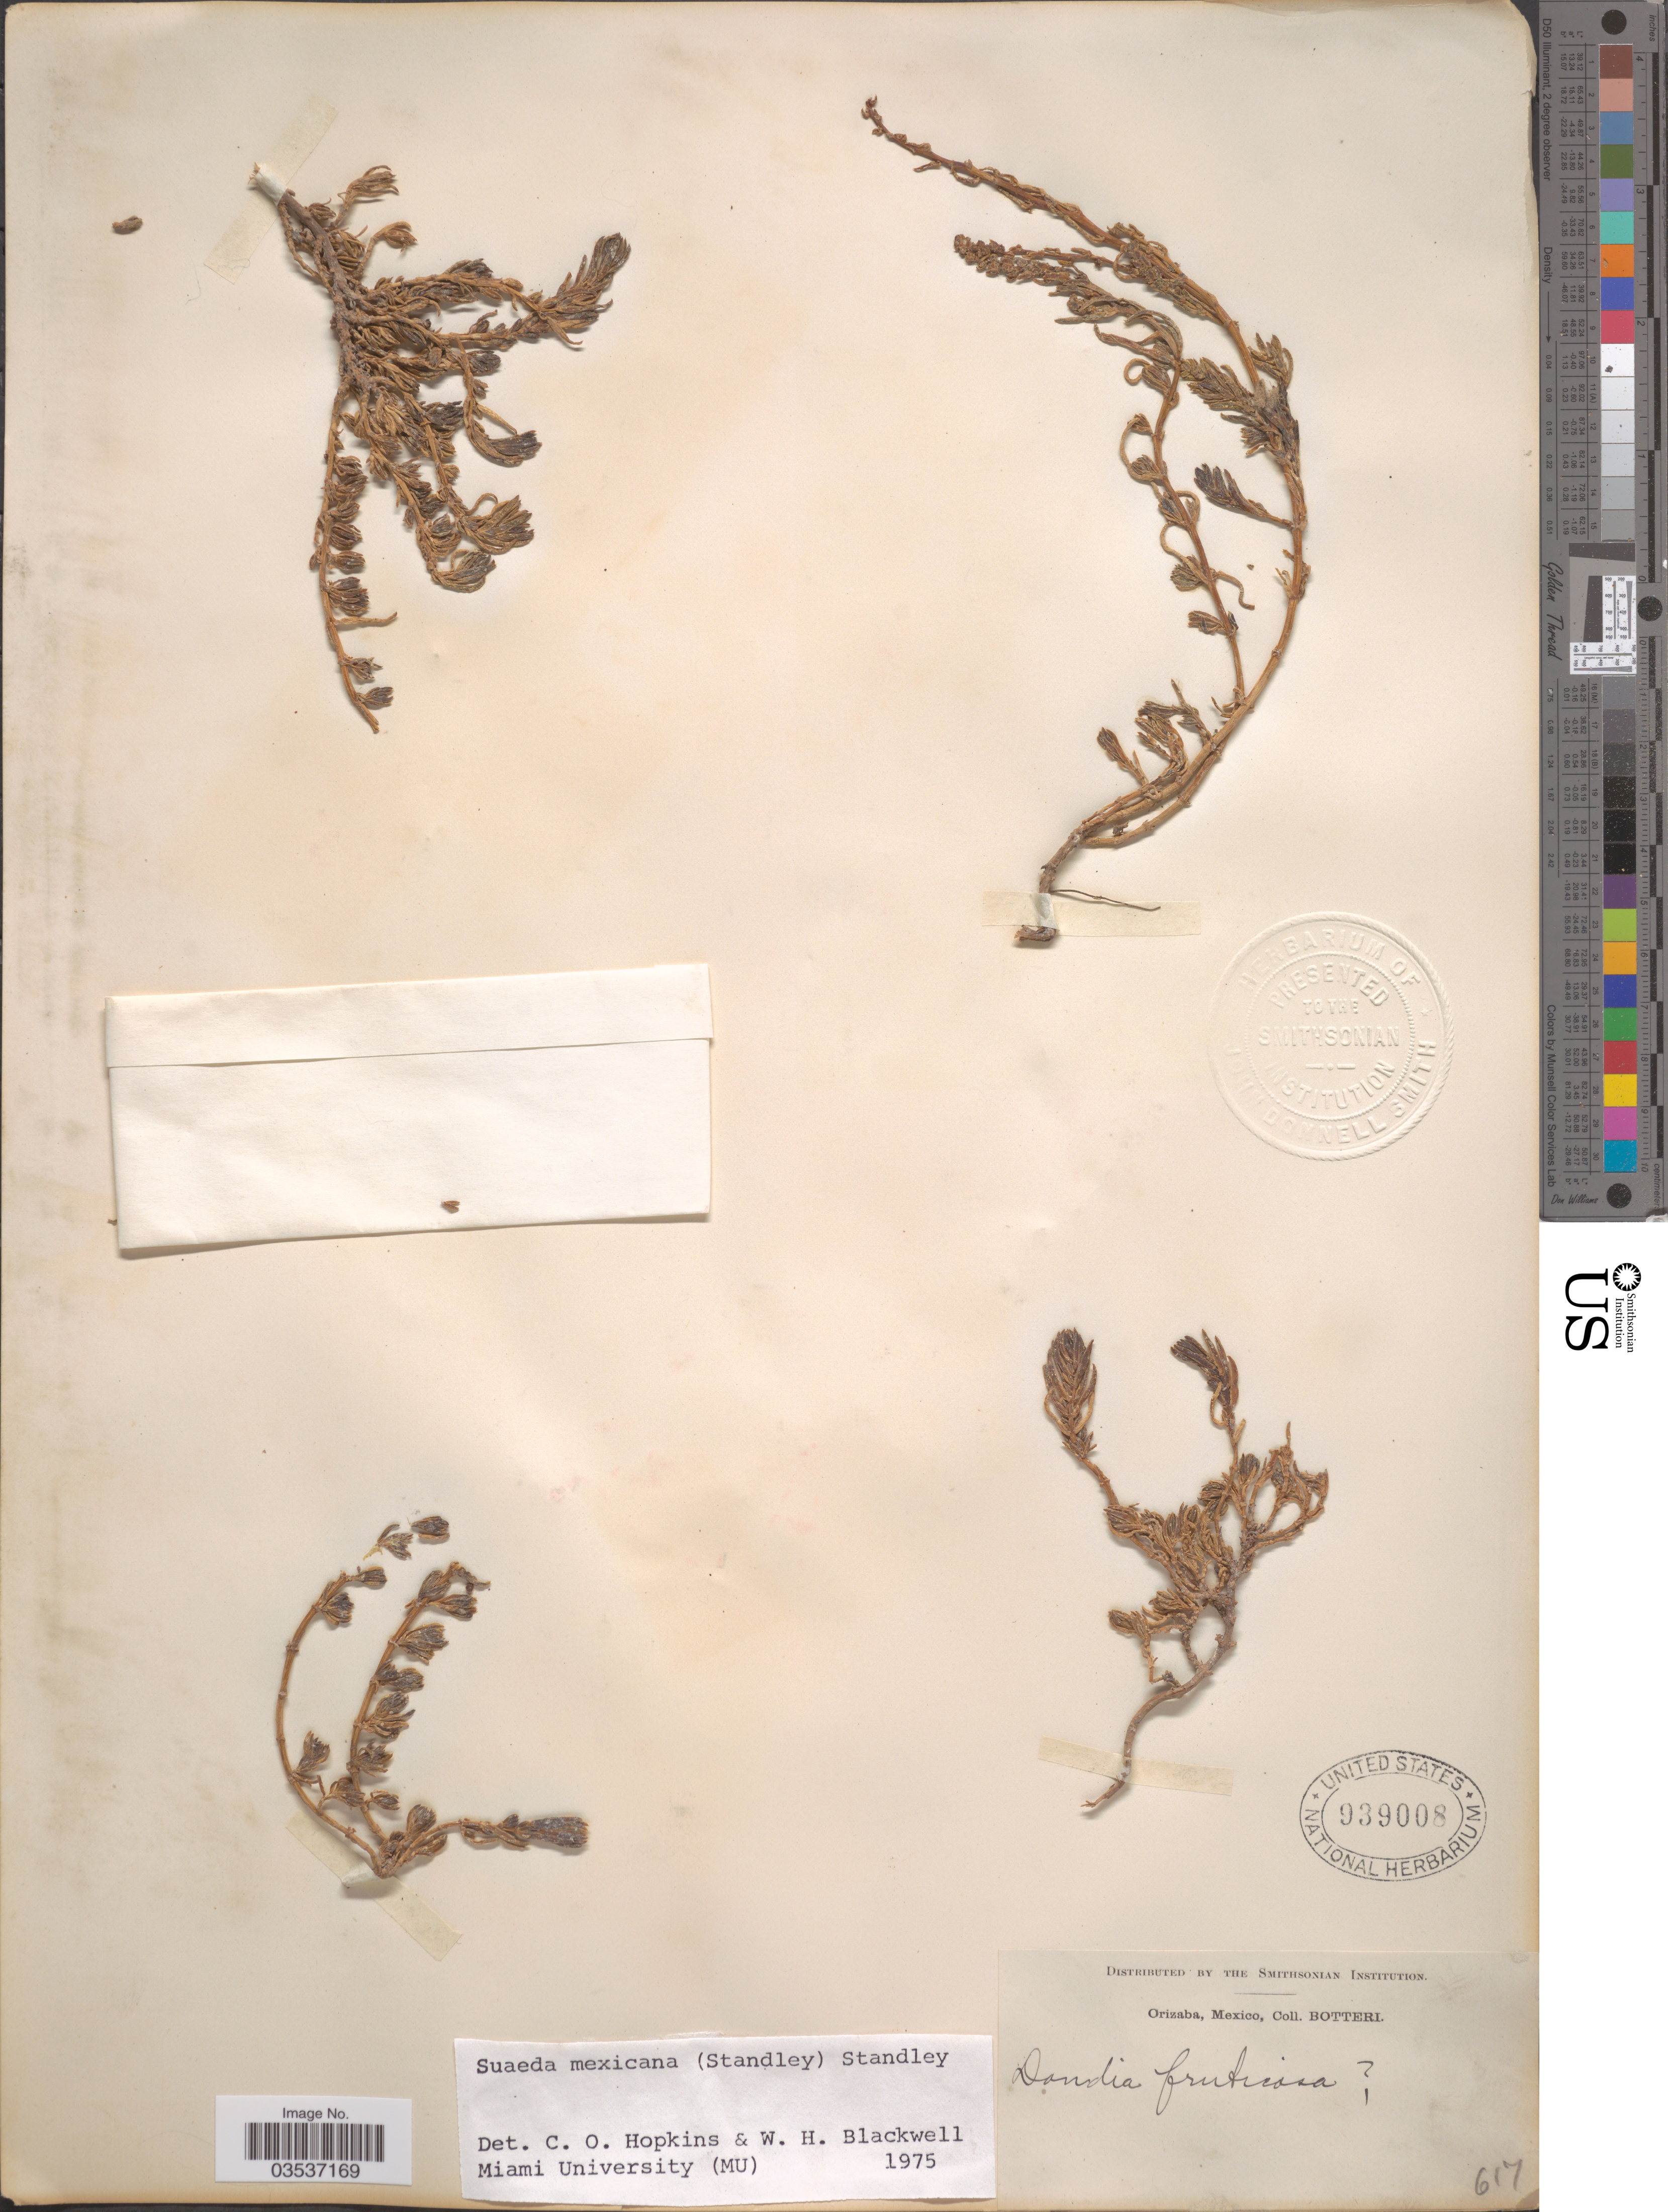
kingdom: Plantae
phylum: Tracheophyta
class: Magnoliopsida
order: Caryophyllales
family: Amaranthaceae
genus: Suaeda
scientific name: Suaeda mexicana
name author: (Standl.) Standl.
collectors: -. Botteri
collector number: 617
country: Mexico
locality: Orizaba.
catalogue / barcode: US 939008